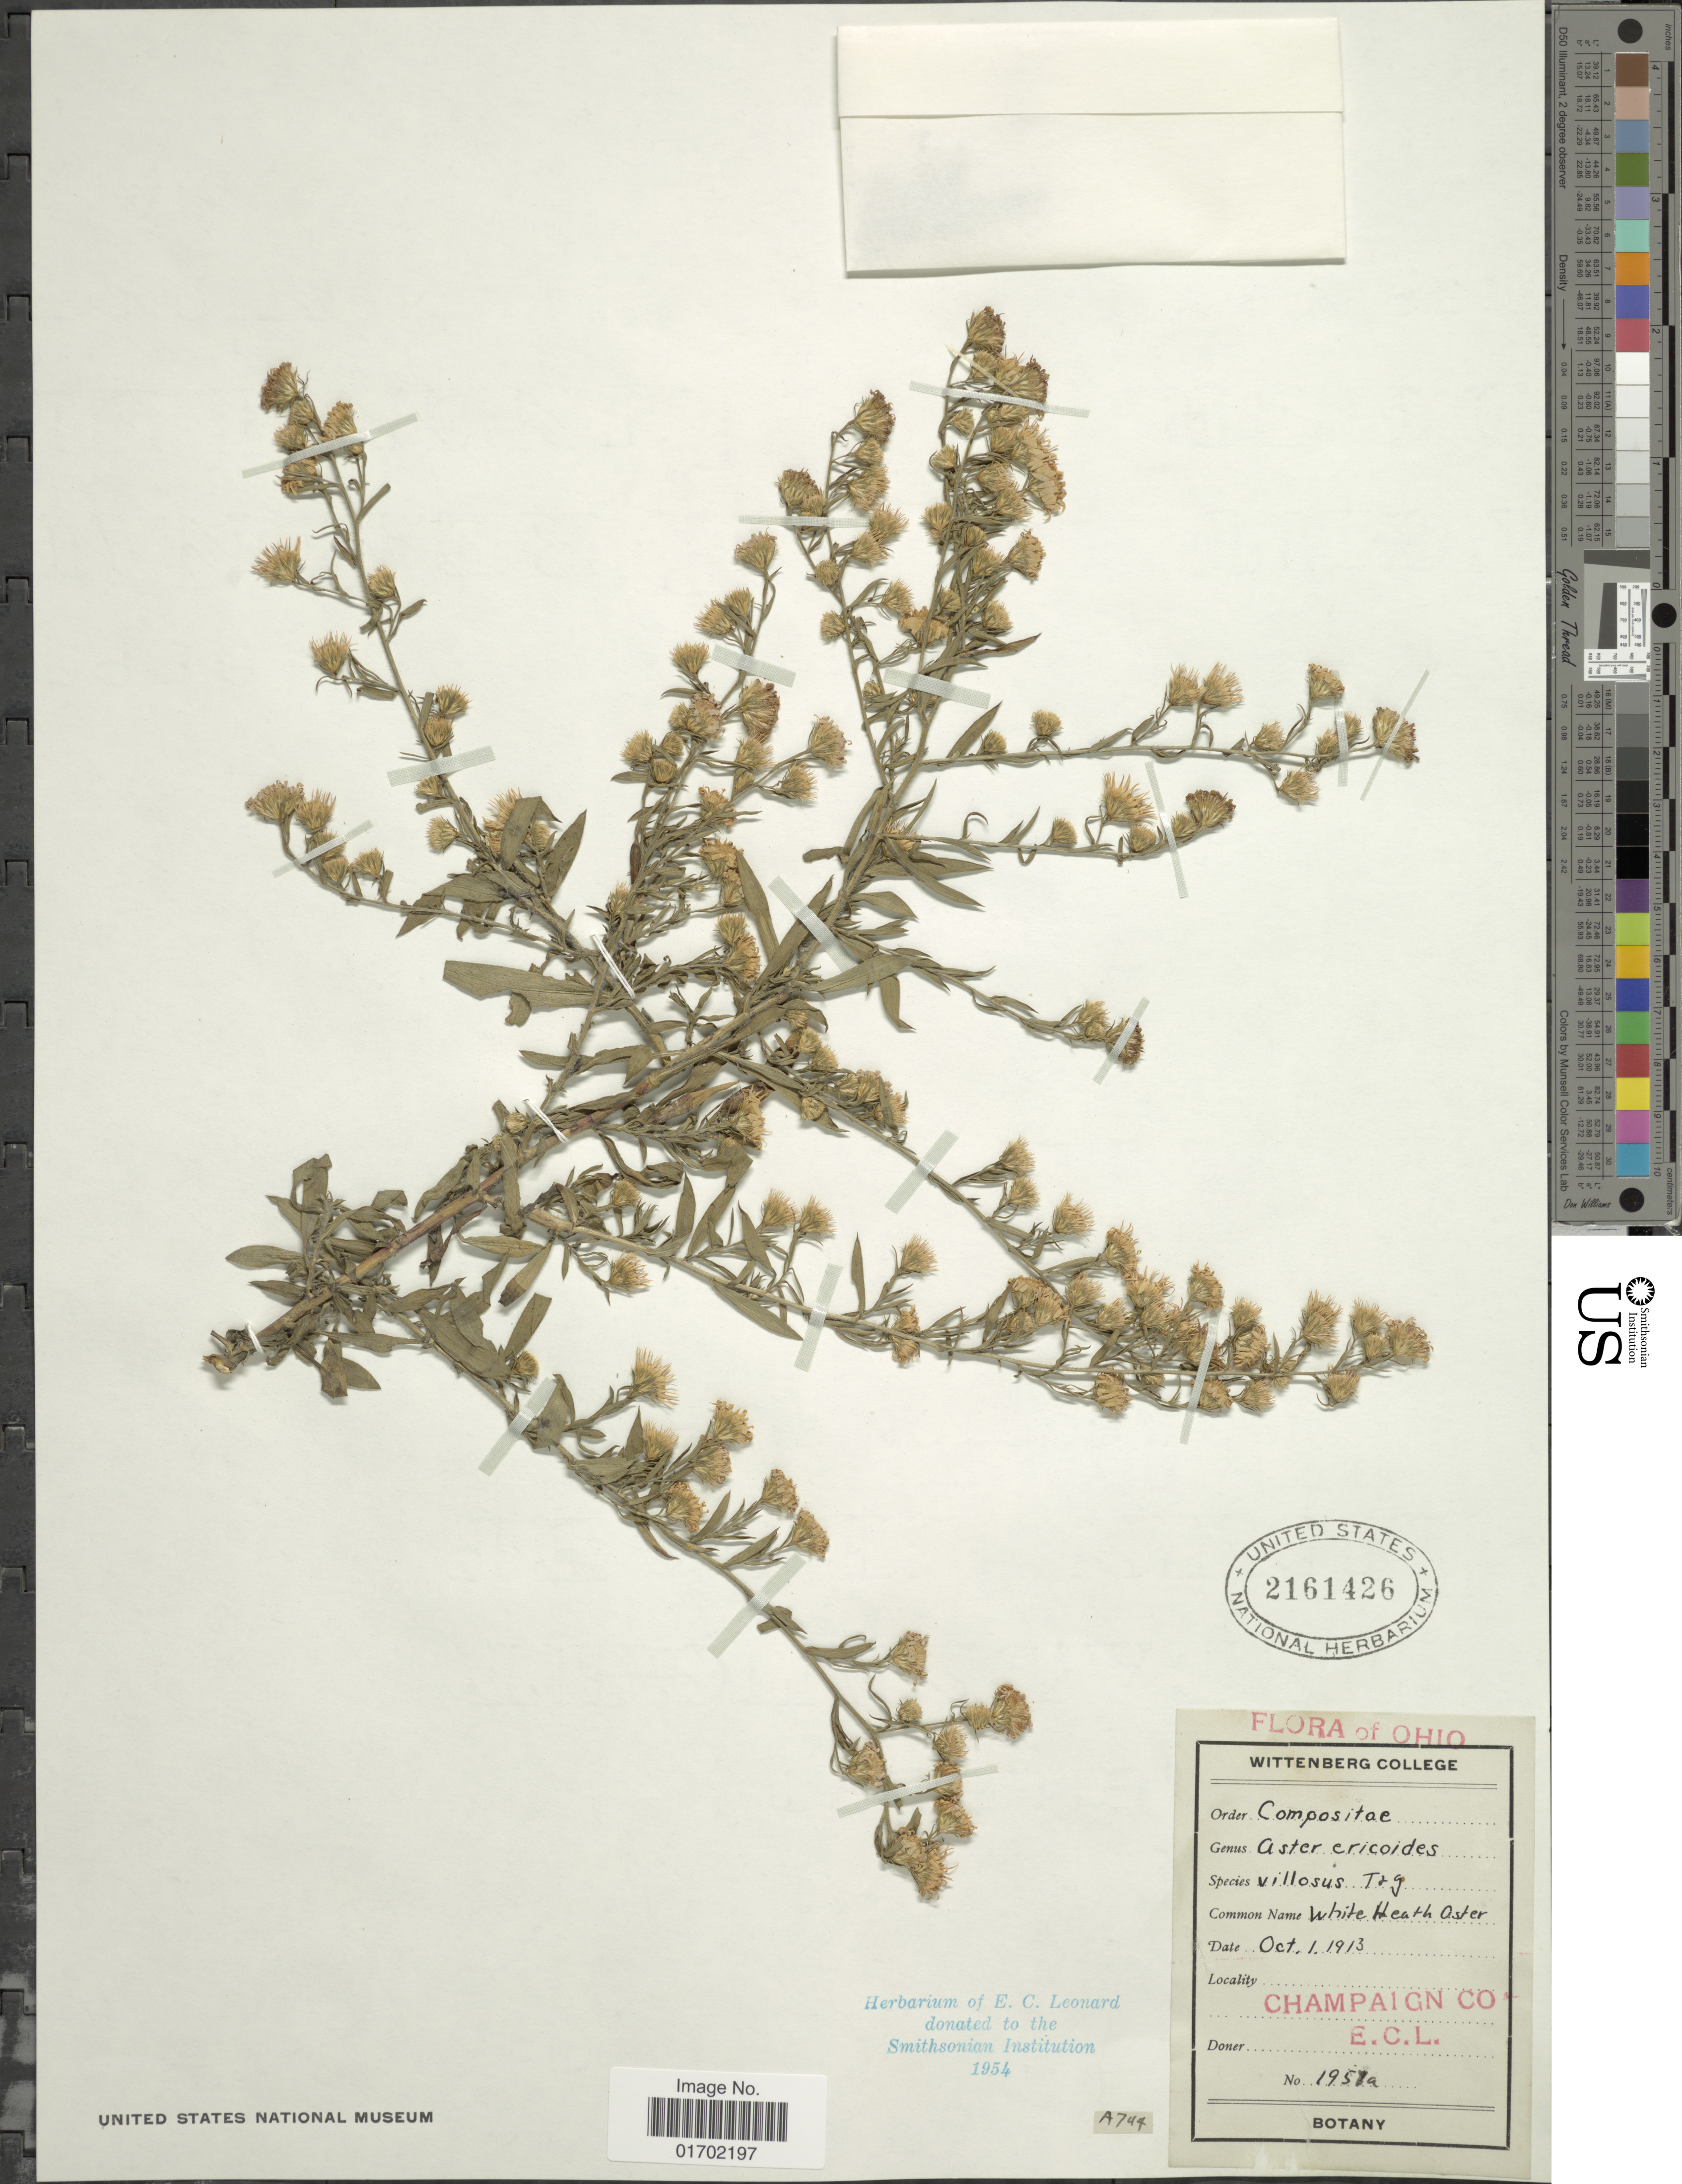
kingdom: Plantae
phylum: Tracheophyta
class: Magnoliopsida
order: Asterales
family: Asteraceae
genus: Symphyotrichum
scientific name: Symphyotrichum pilosum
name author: (Willd.) G.L. Nesom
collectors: E. C. Leonard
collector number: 1851a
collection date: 1913-10-01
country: United States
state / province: Ohio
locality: Champaign Co.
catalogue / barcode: US 2161426